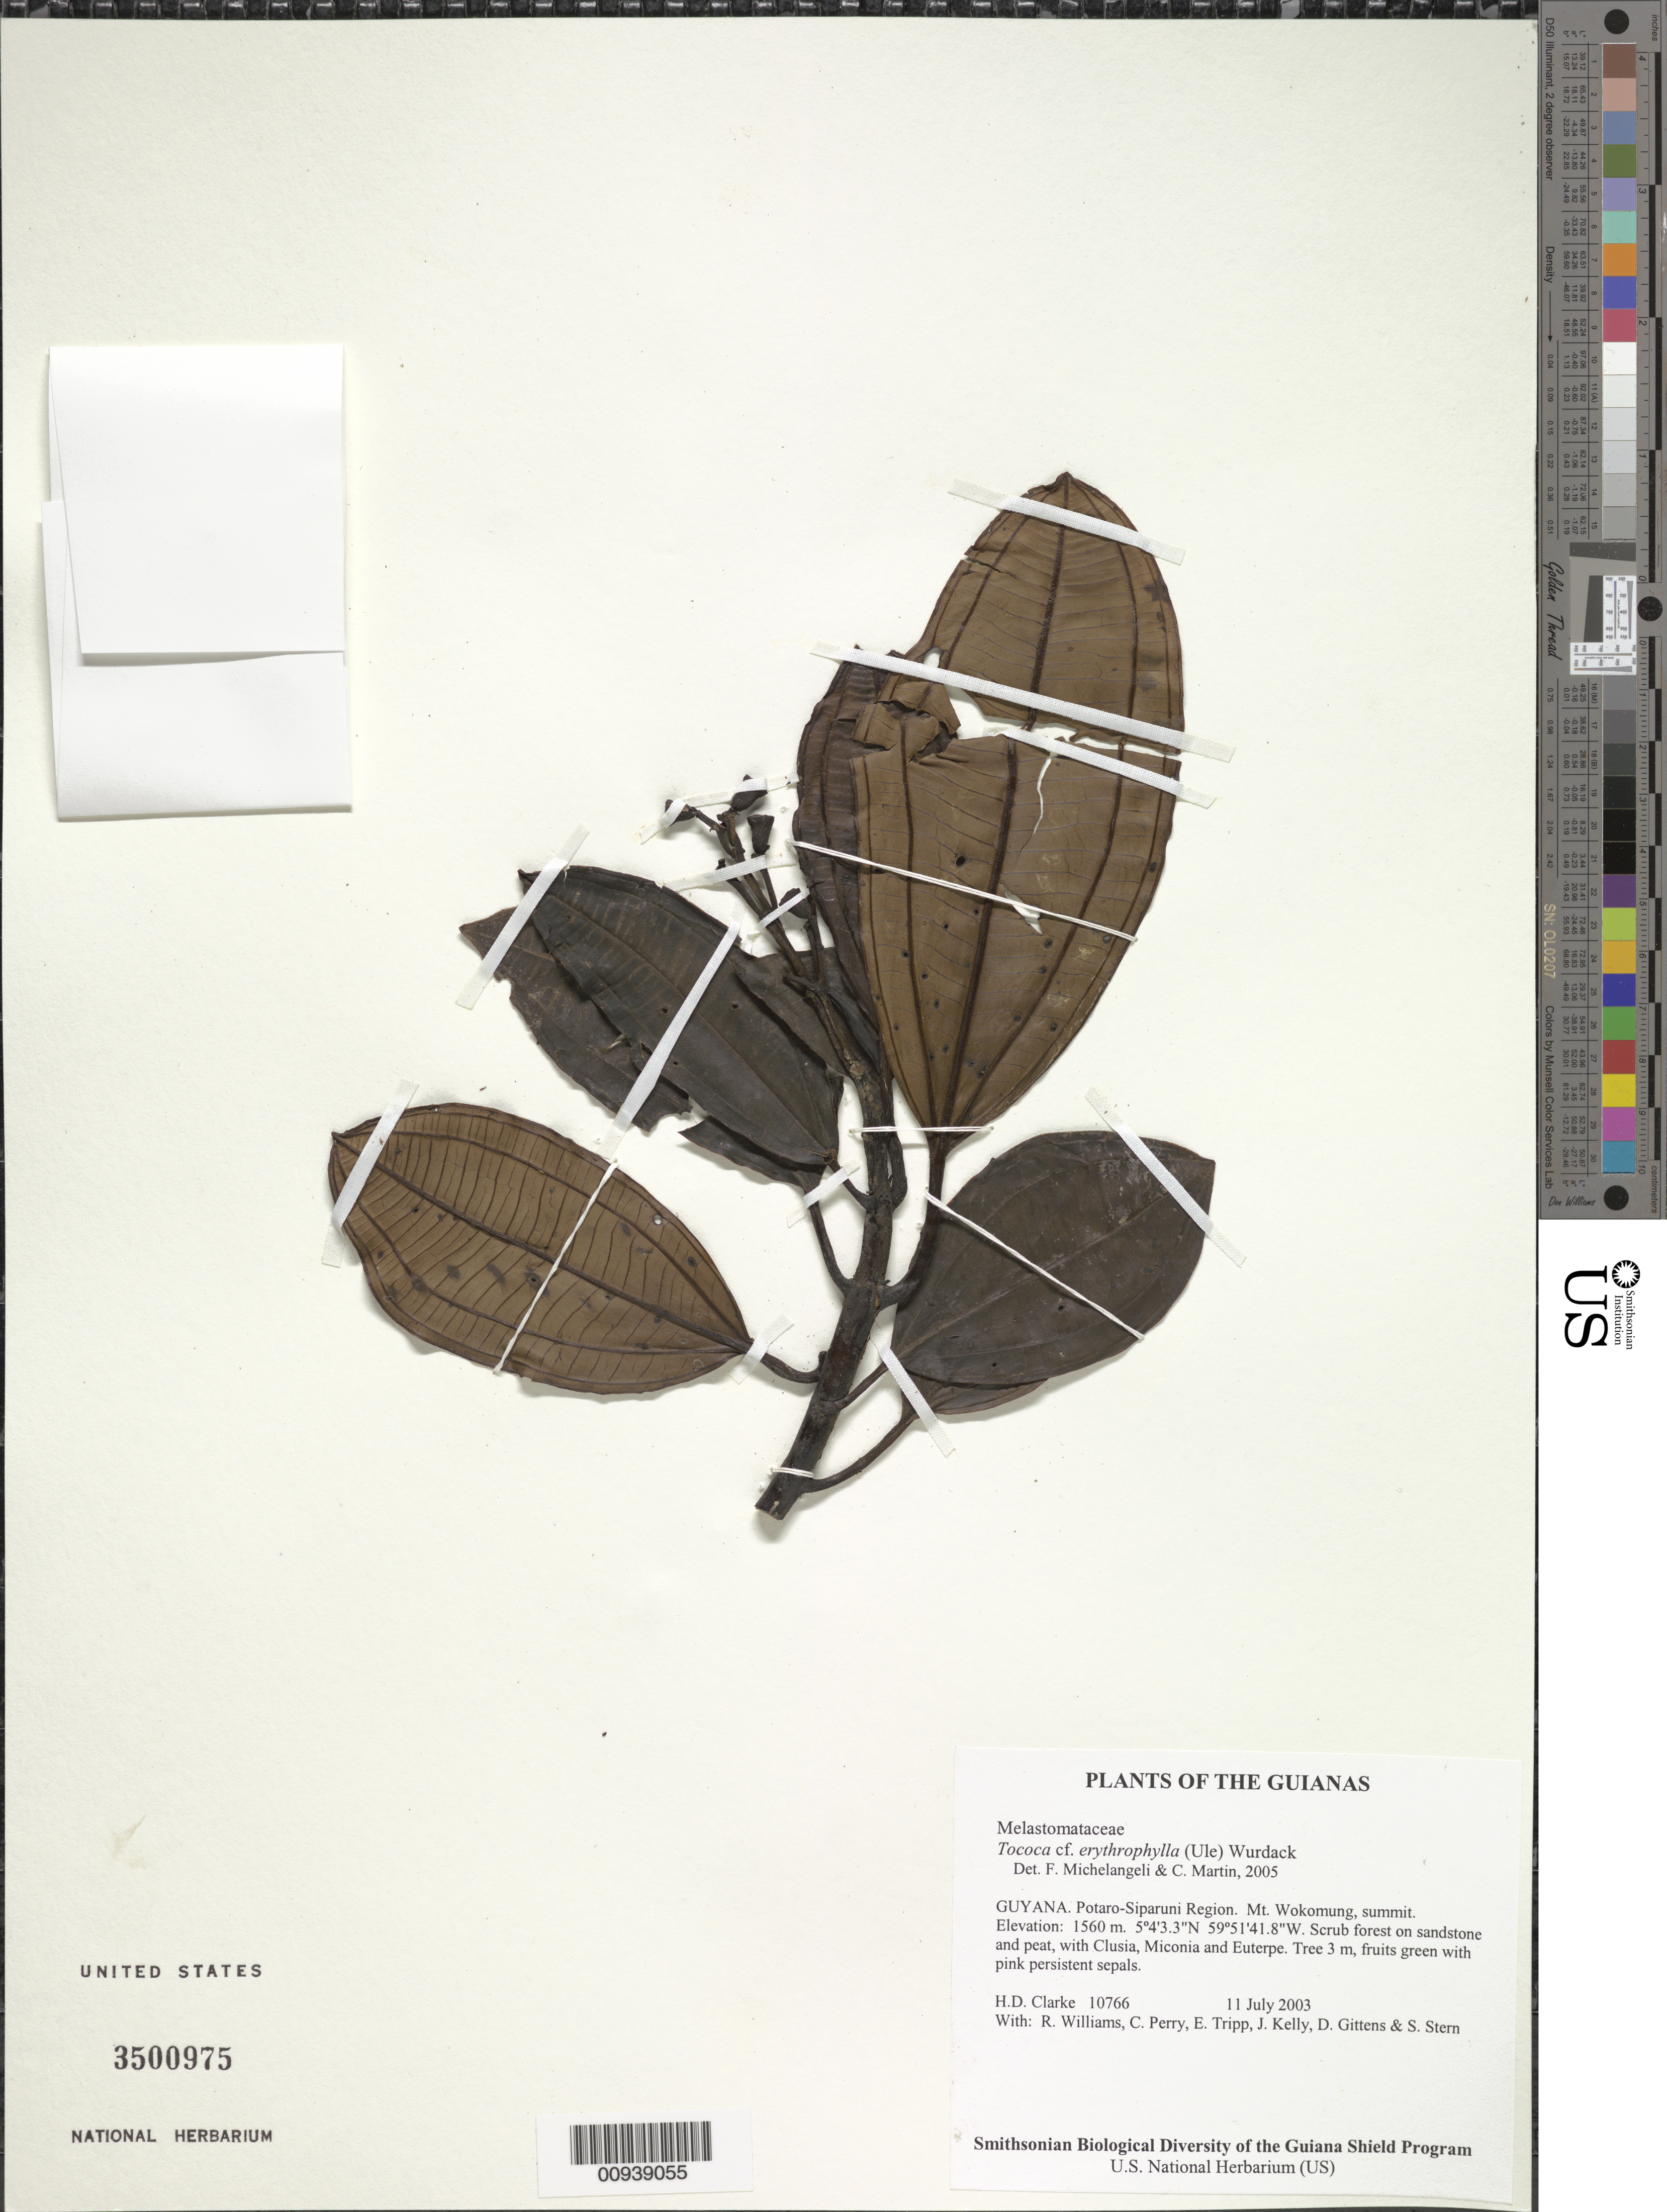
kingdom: Plantae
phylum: Tracheophyta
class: Magnoliopsida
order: Myrtales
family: Melastomataceae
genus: Tococa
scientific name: Tococa erythrophylla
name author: (Ule) Wurdack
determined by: Michelangeli, F. A.; Martin, C.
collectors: H. D. Clarke, R. Williams, C. Perry, E. Tripp, J. Kelly, D. Gittens & S. R. Stern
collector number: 10766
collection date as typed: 11 July 2003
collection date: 2003-07-11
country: Guyana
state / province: Potaro-Siparuni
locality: Mt. Wokomung, summit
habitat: Scrub forest on sandstone and peat, with Clusia, Miconia and Euterpe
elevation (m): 1560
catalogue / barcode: US 3500975